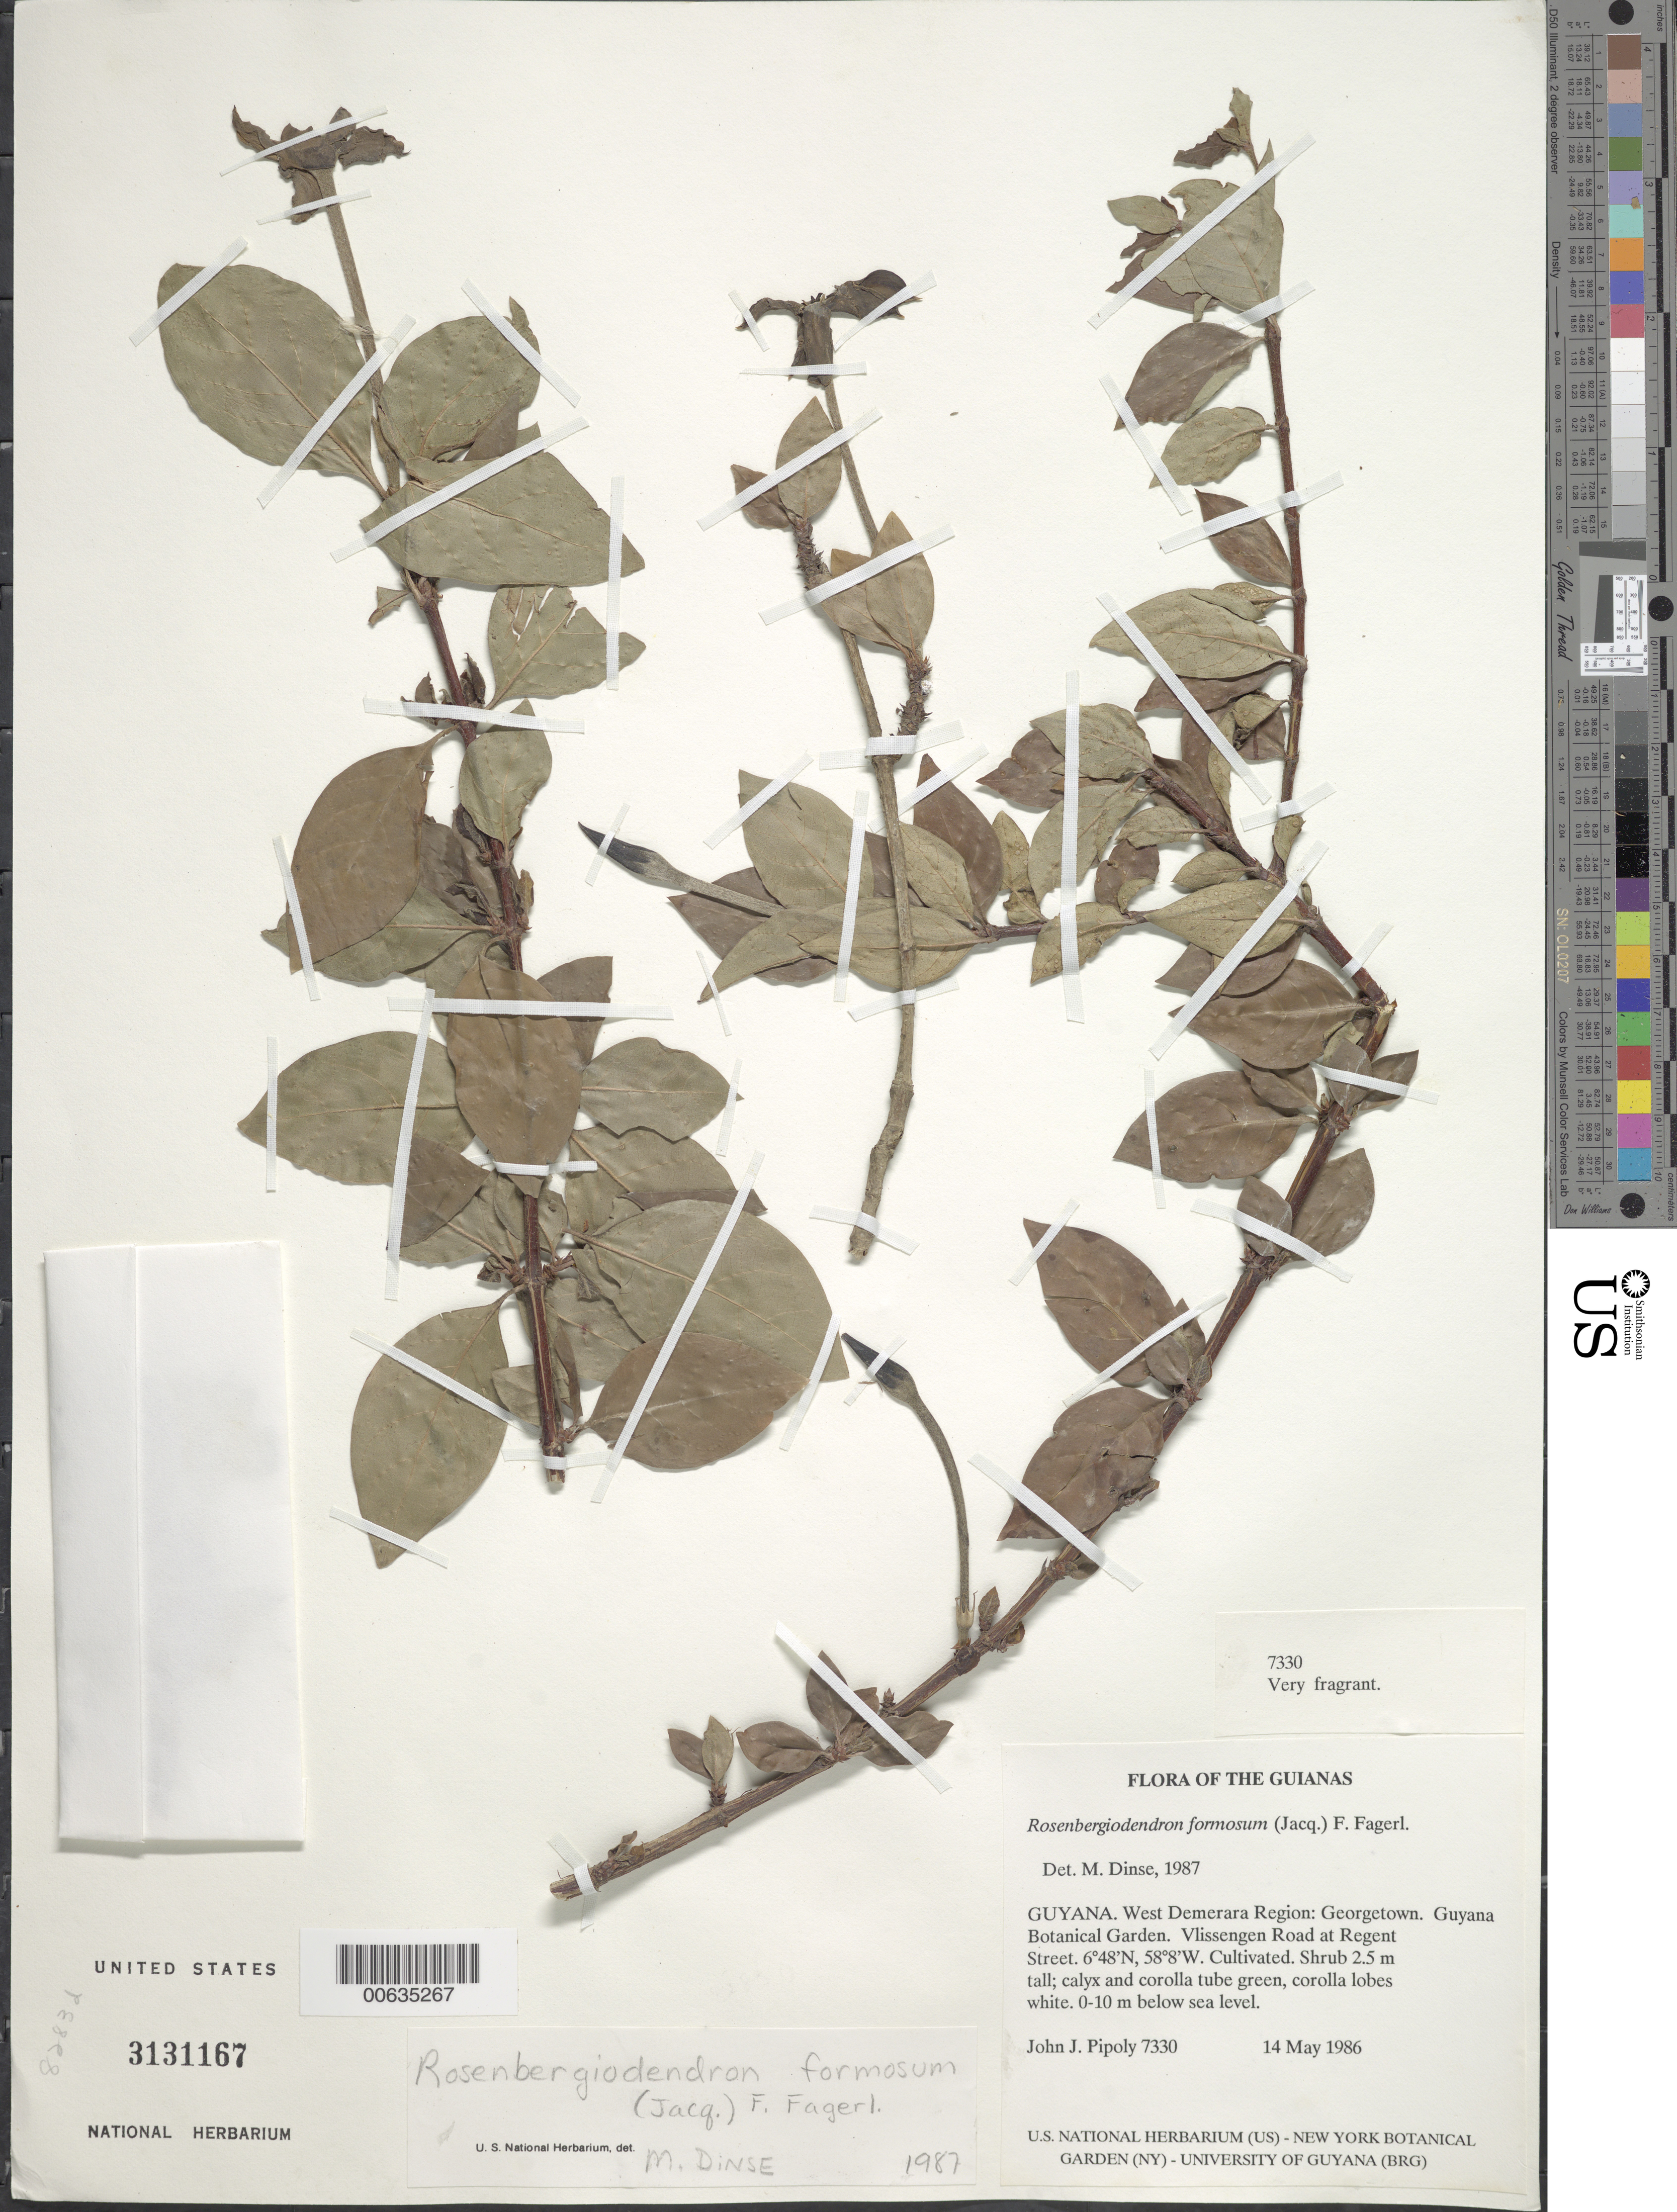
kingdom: Plantae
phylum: Tracheophyta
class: Magnoliopsida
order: Gentianales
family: Rubiaceae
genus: Rosenbergiodendron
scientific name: Rosenbergiodendron formosum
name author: (Jacq.) Fagerl.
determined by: Dinse, M.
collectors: J. J. Pipoly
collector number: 7330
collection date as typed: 14 May 1986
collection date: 1986-05-14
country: Guyana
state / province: Demerara-Mahaica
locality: Georgetown. Guyana Botanical Garden. Vlissengen Road at Regent Street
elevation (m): -3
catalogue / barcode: US 3131167